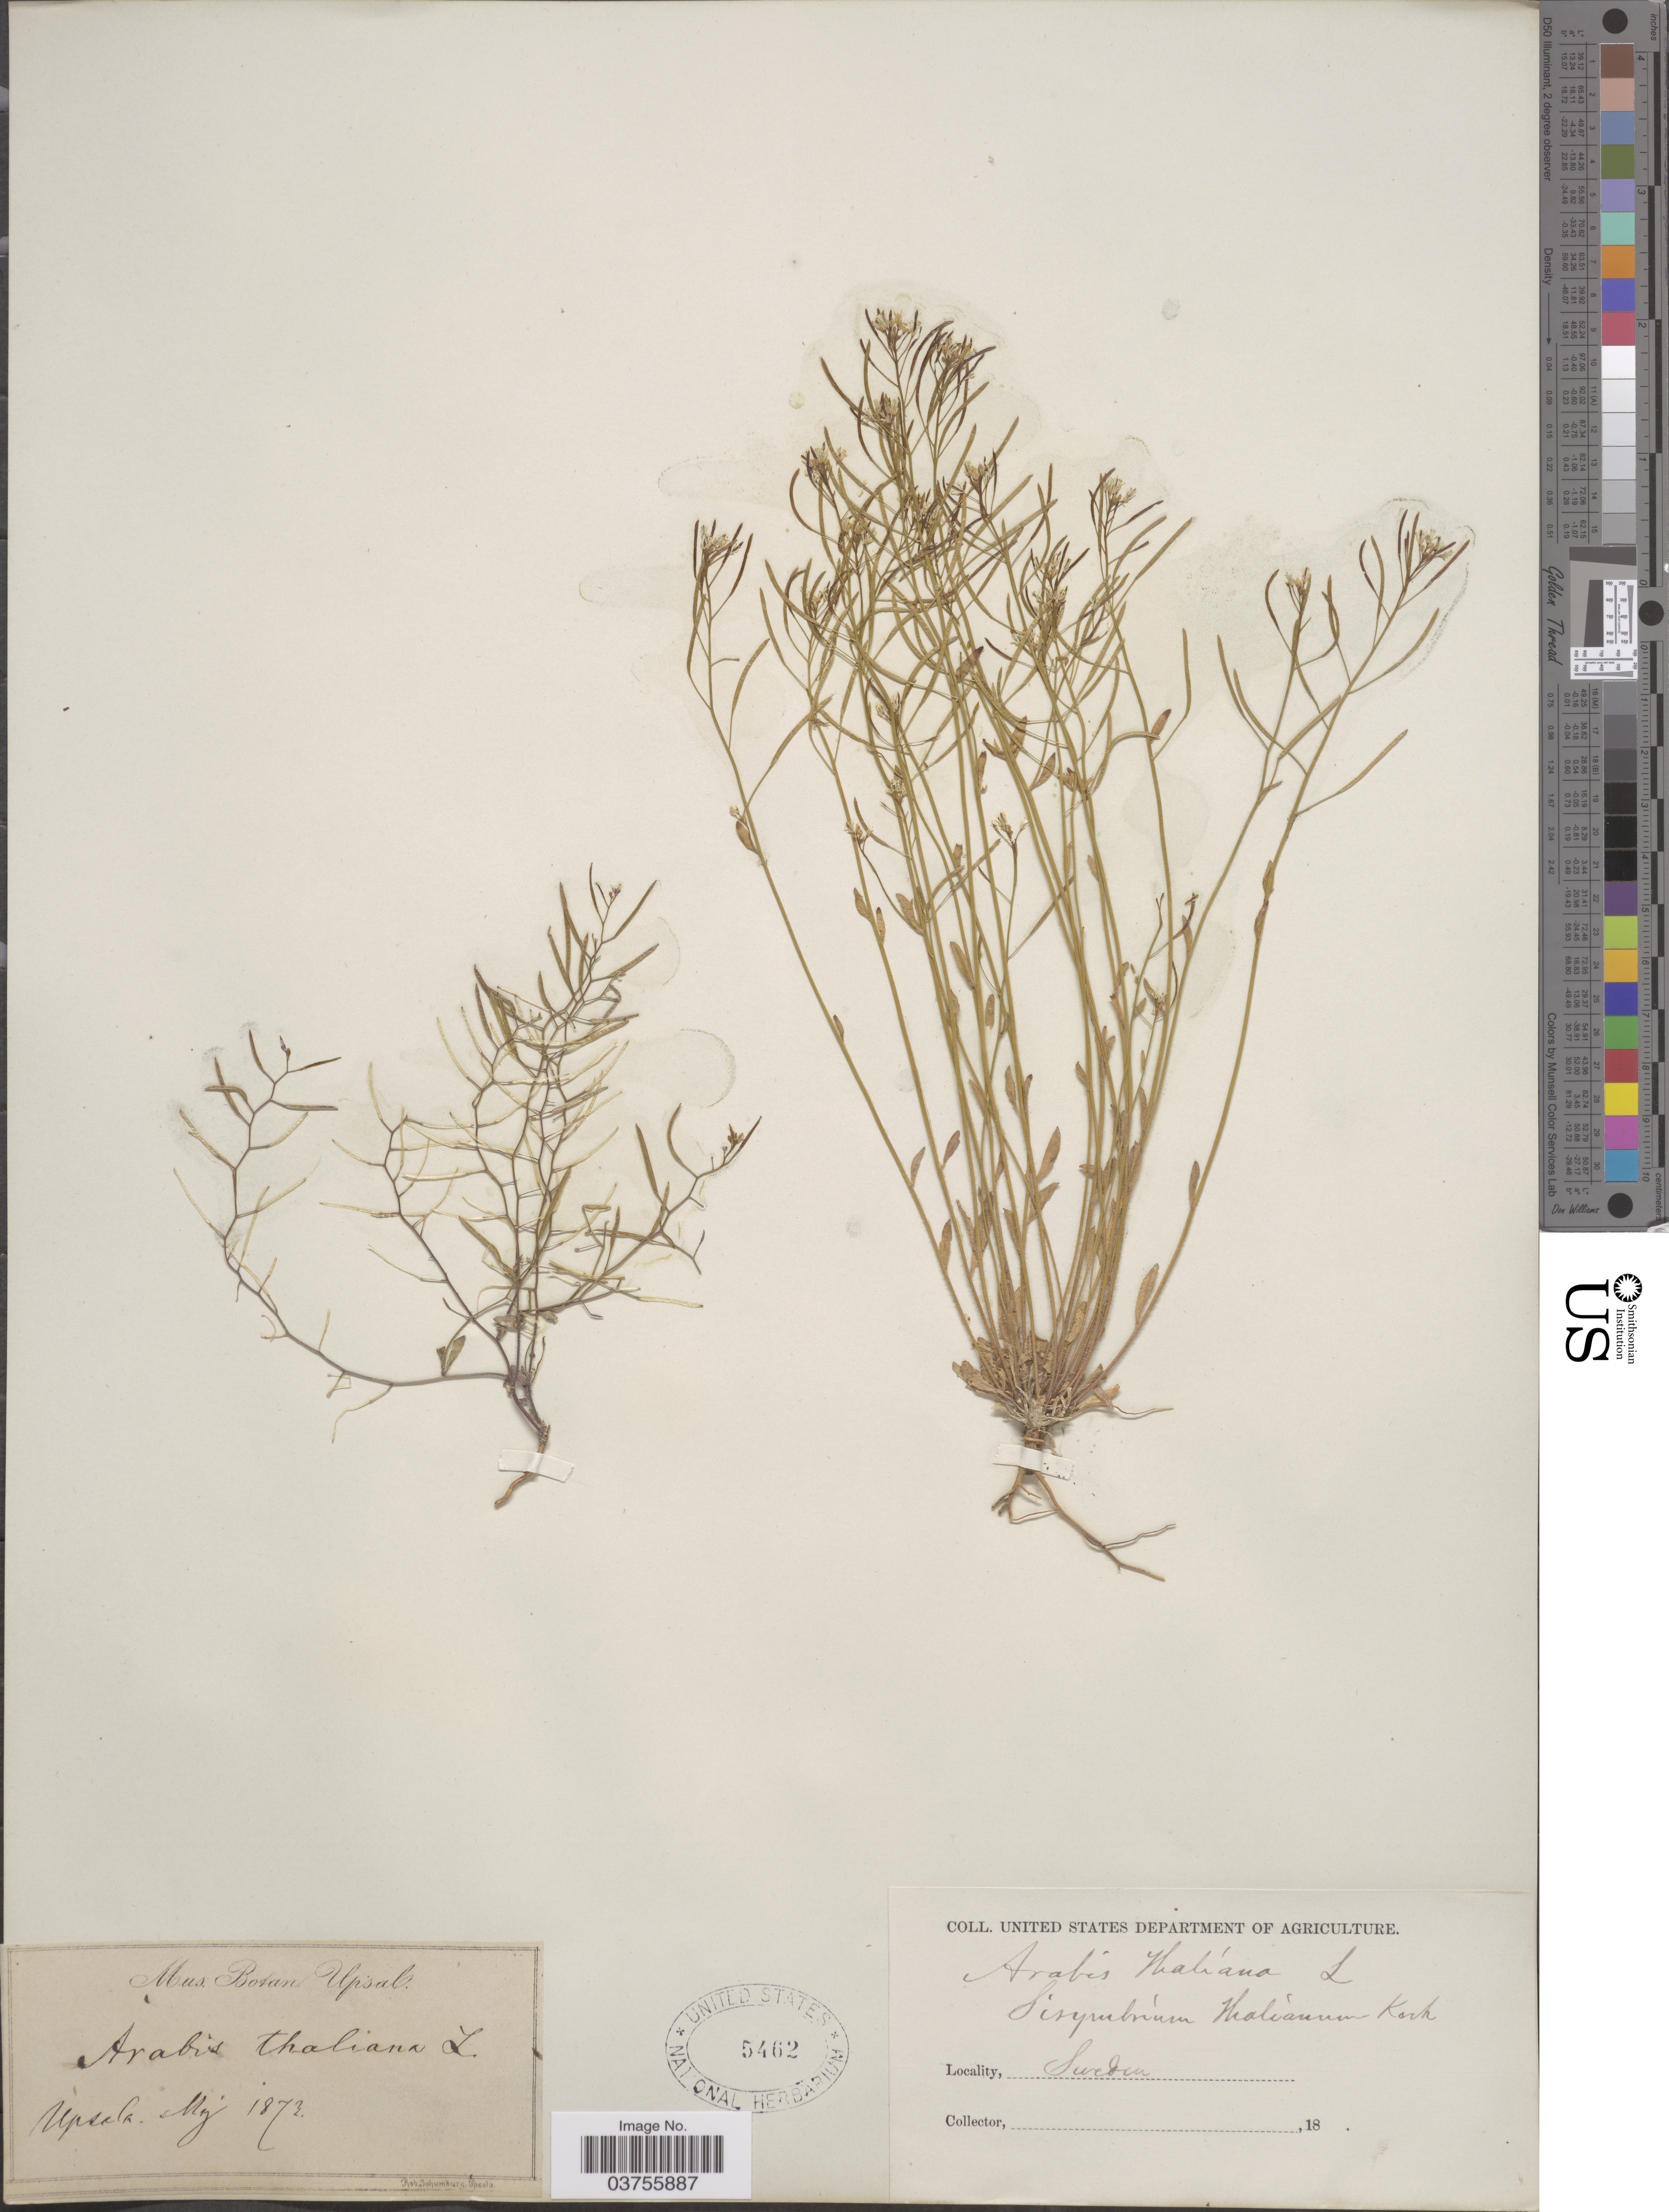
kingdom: Plantae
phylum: Tracheophyta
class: Magnoliopsida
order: Brassicales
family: Brassicaceae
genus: Arabidopsis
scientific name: Arabidopsis thaliana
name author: (L.) Heynh.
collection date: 1873-05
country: Sweden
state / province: Uppsala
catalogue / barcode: US 5462